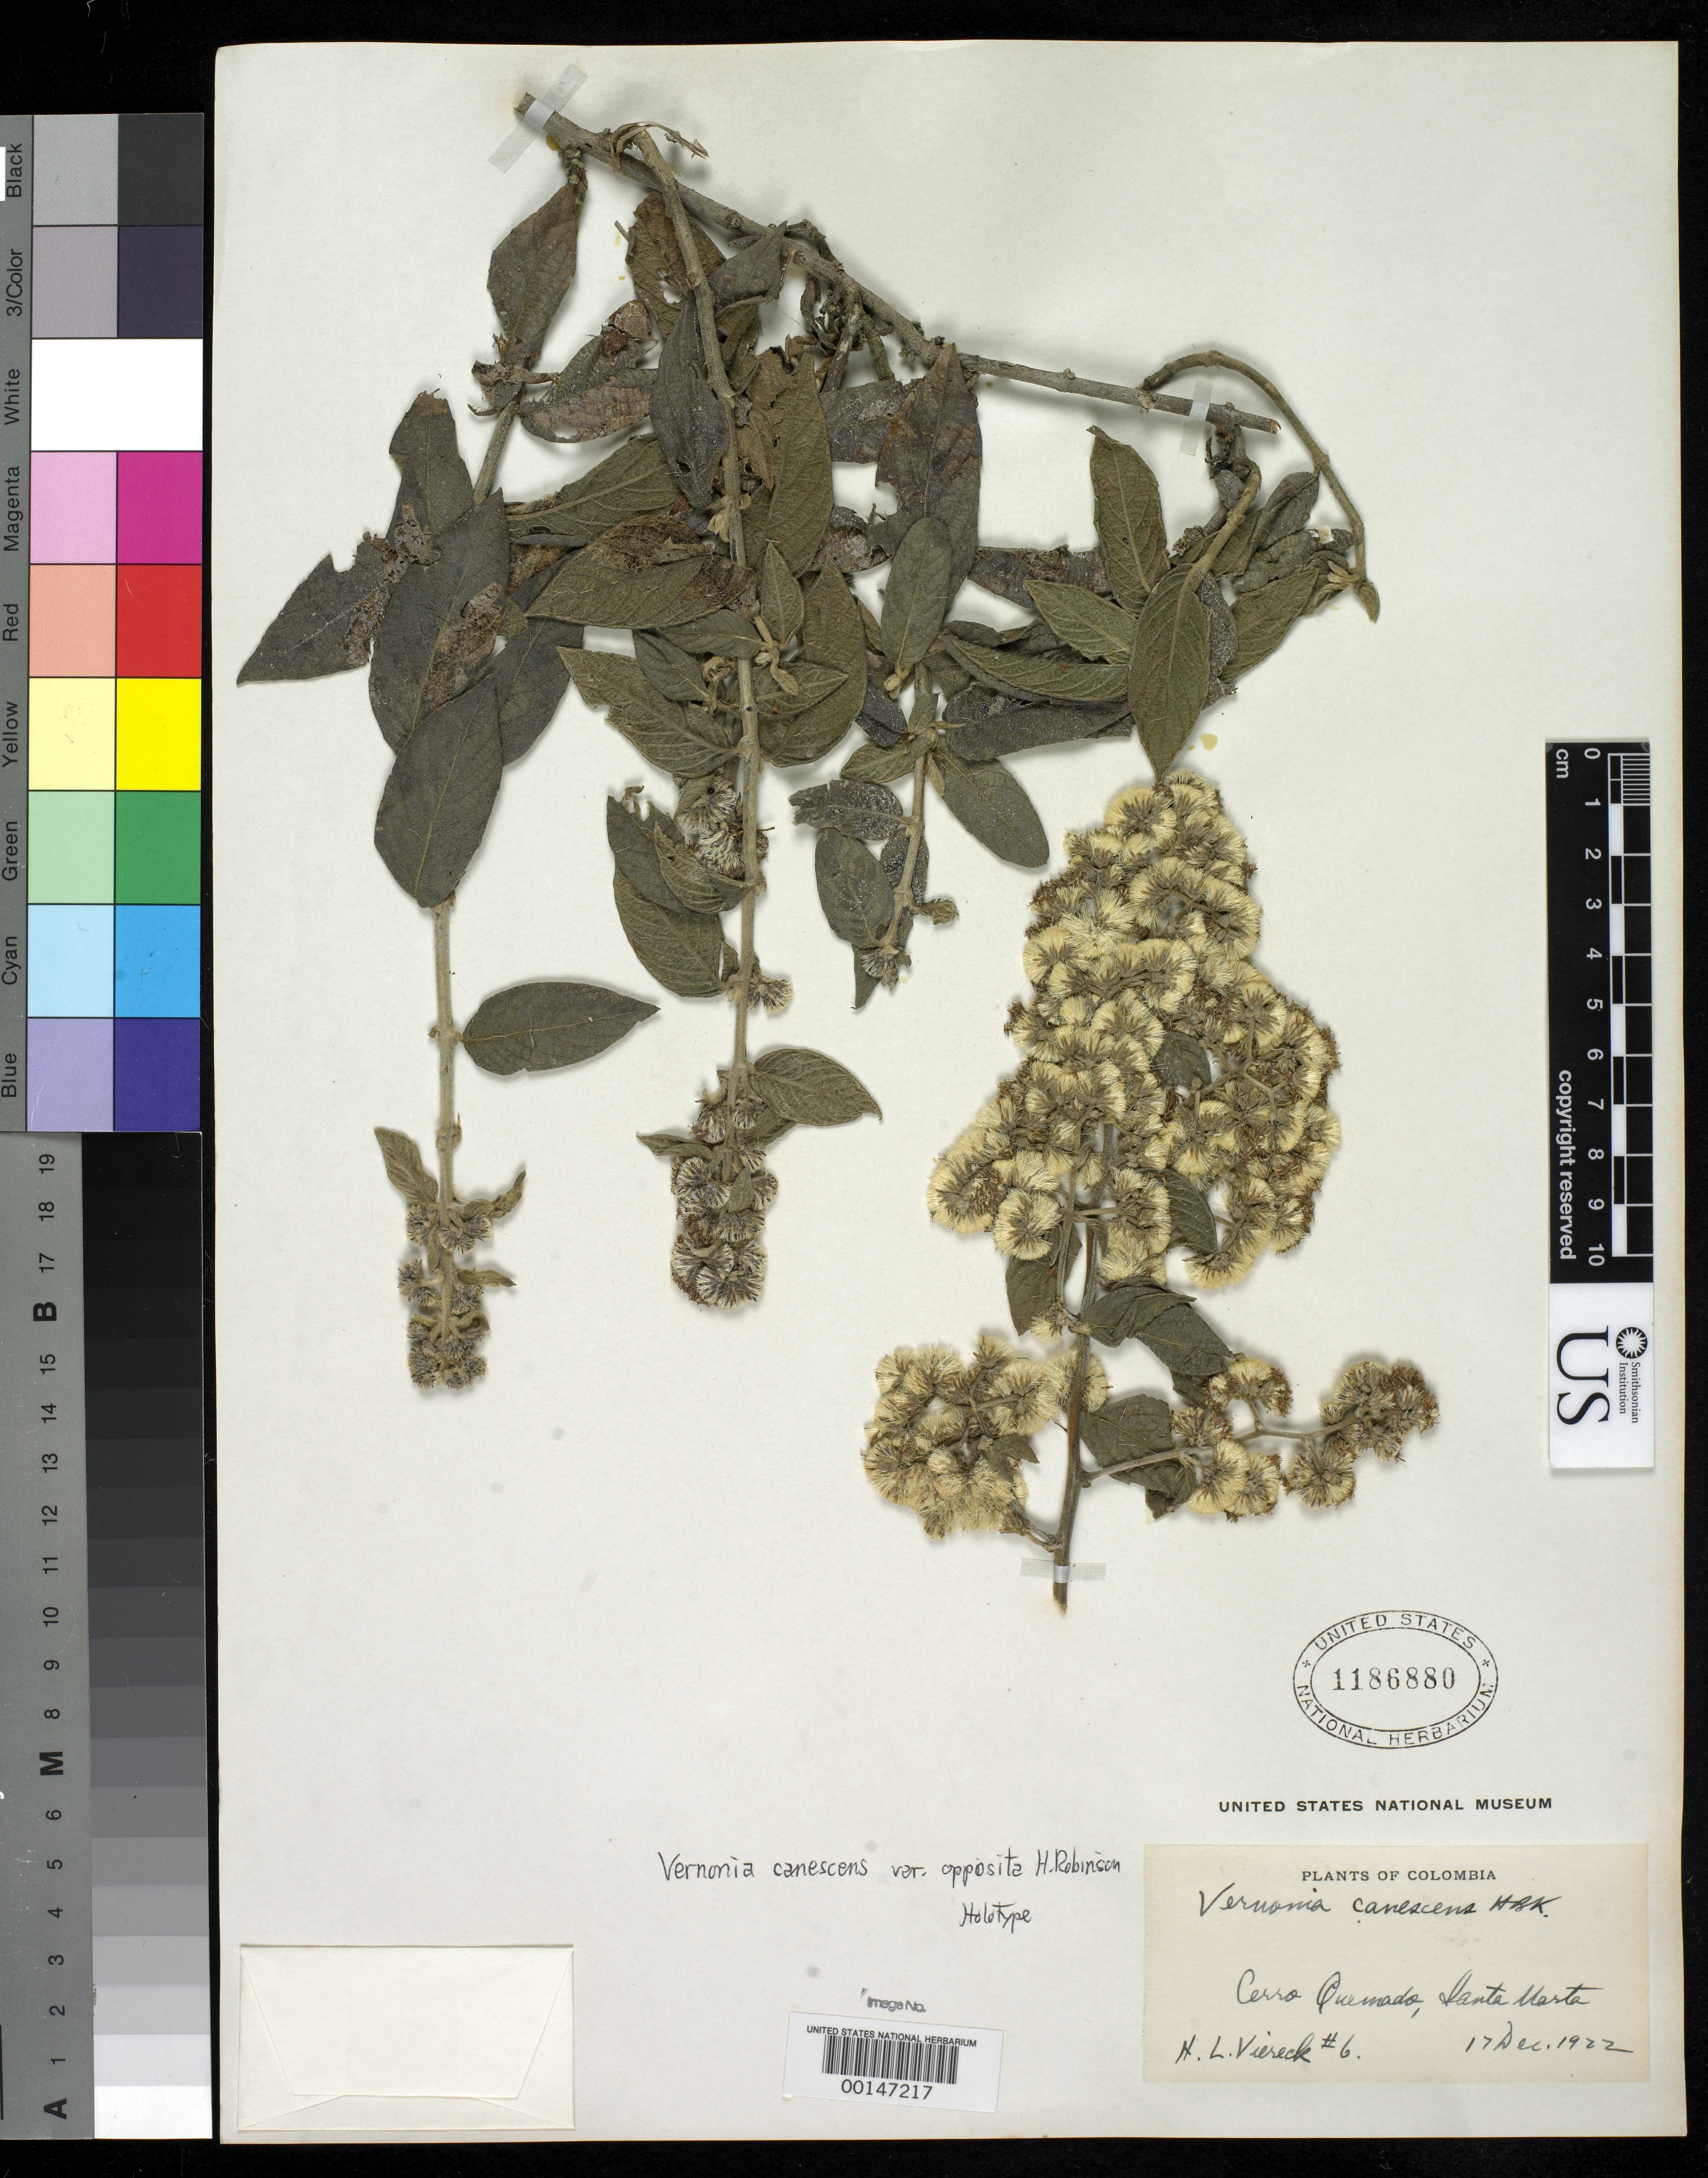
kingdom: Plantae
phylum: Tracheophyta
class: Magnoliopsida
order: Asterales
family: Asteraceae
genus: Vernonia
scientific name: Vernonia canescens var. opposita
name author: H. Rob.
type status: Holotype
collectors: H. L. Viereck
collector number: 6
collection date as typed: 17 Dec 1922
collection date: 1922-12-17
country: Colombia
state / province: Magdalena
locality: Santa Marta, Cerro Quemado.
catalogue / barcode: US 1186880